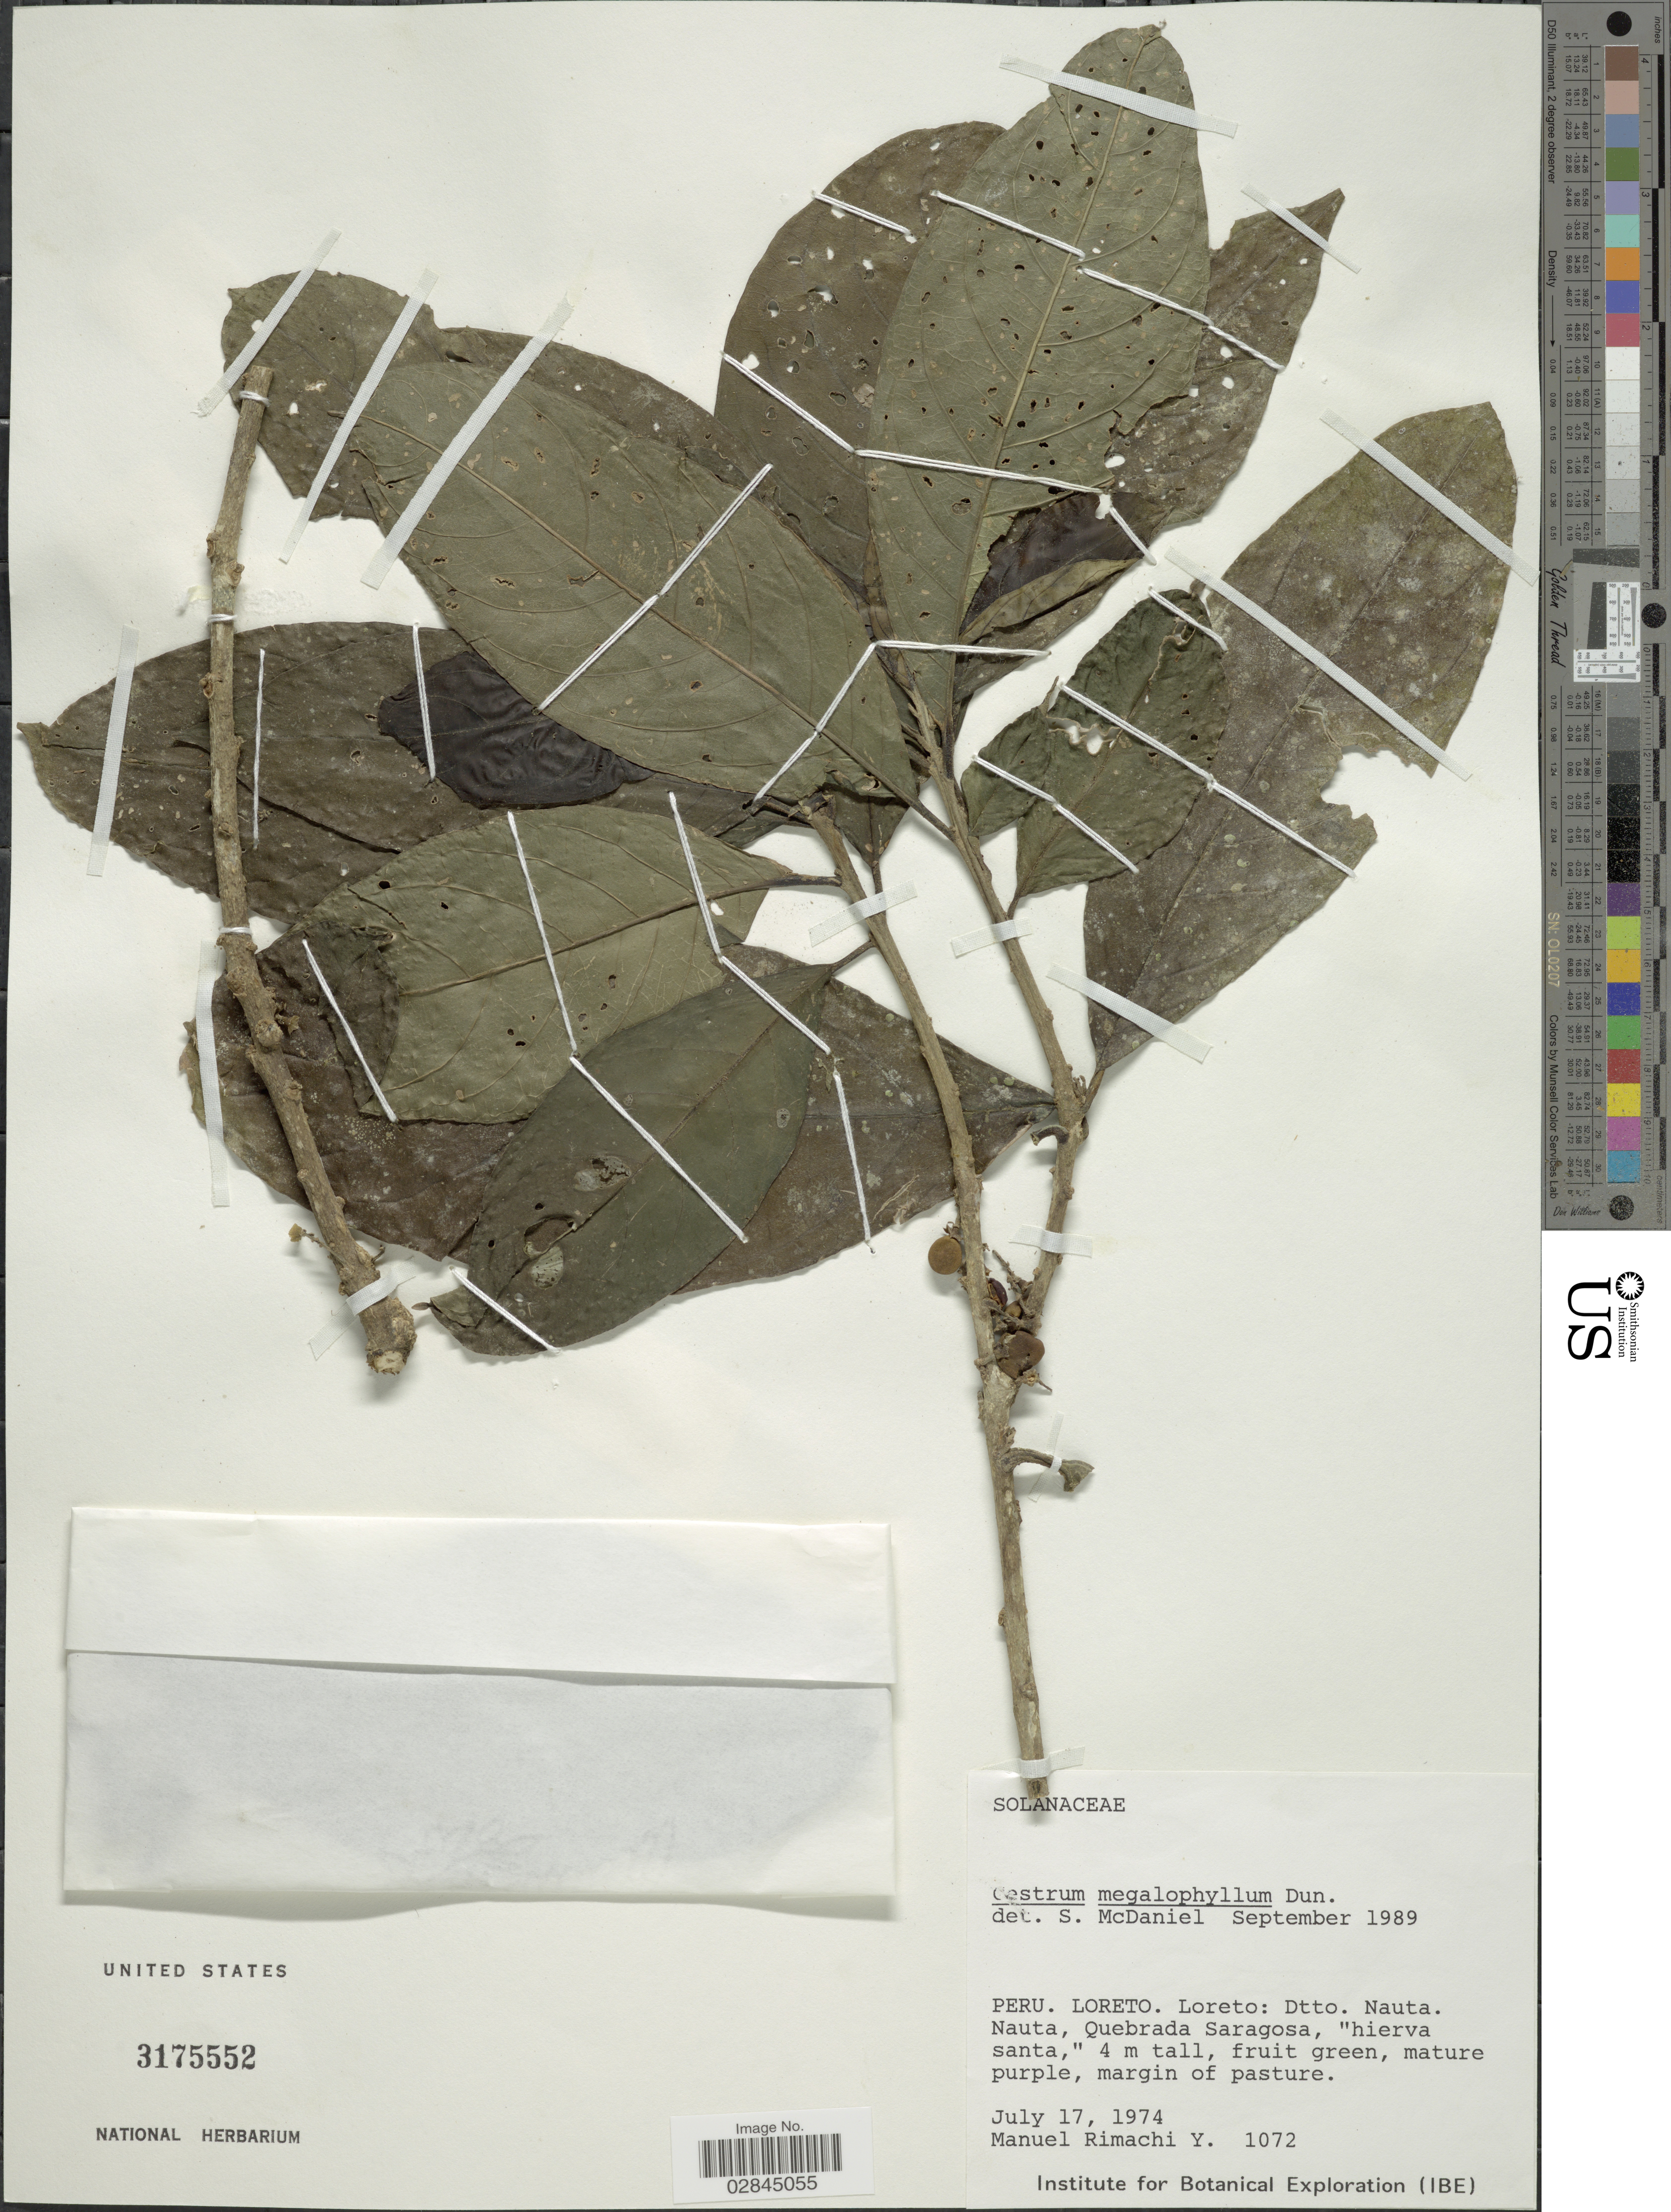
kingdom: Plantae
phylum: Tracheophyta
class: Magnoliopsida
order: Solanales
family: Solanaceae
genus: Cestrum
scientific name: Cestrum schlechtendahlii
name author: G. Don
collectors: M. Rimachi Y.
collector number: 1072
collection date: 1974-07-17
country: Peru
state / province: Loreto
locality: Loreto: Dtto. Nauta. Nauta, Quebrada Saragosa.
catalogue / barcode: US 3175552